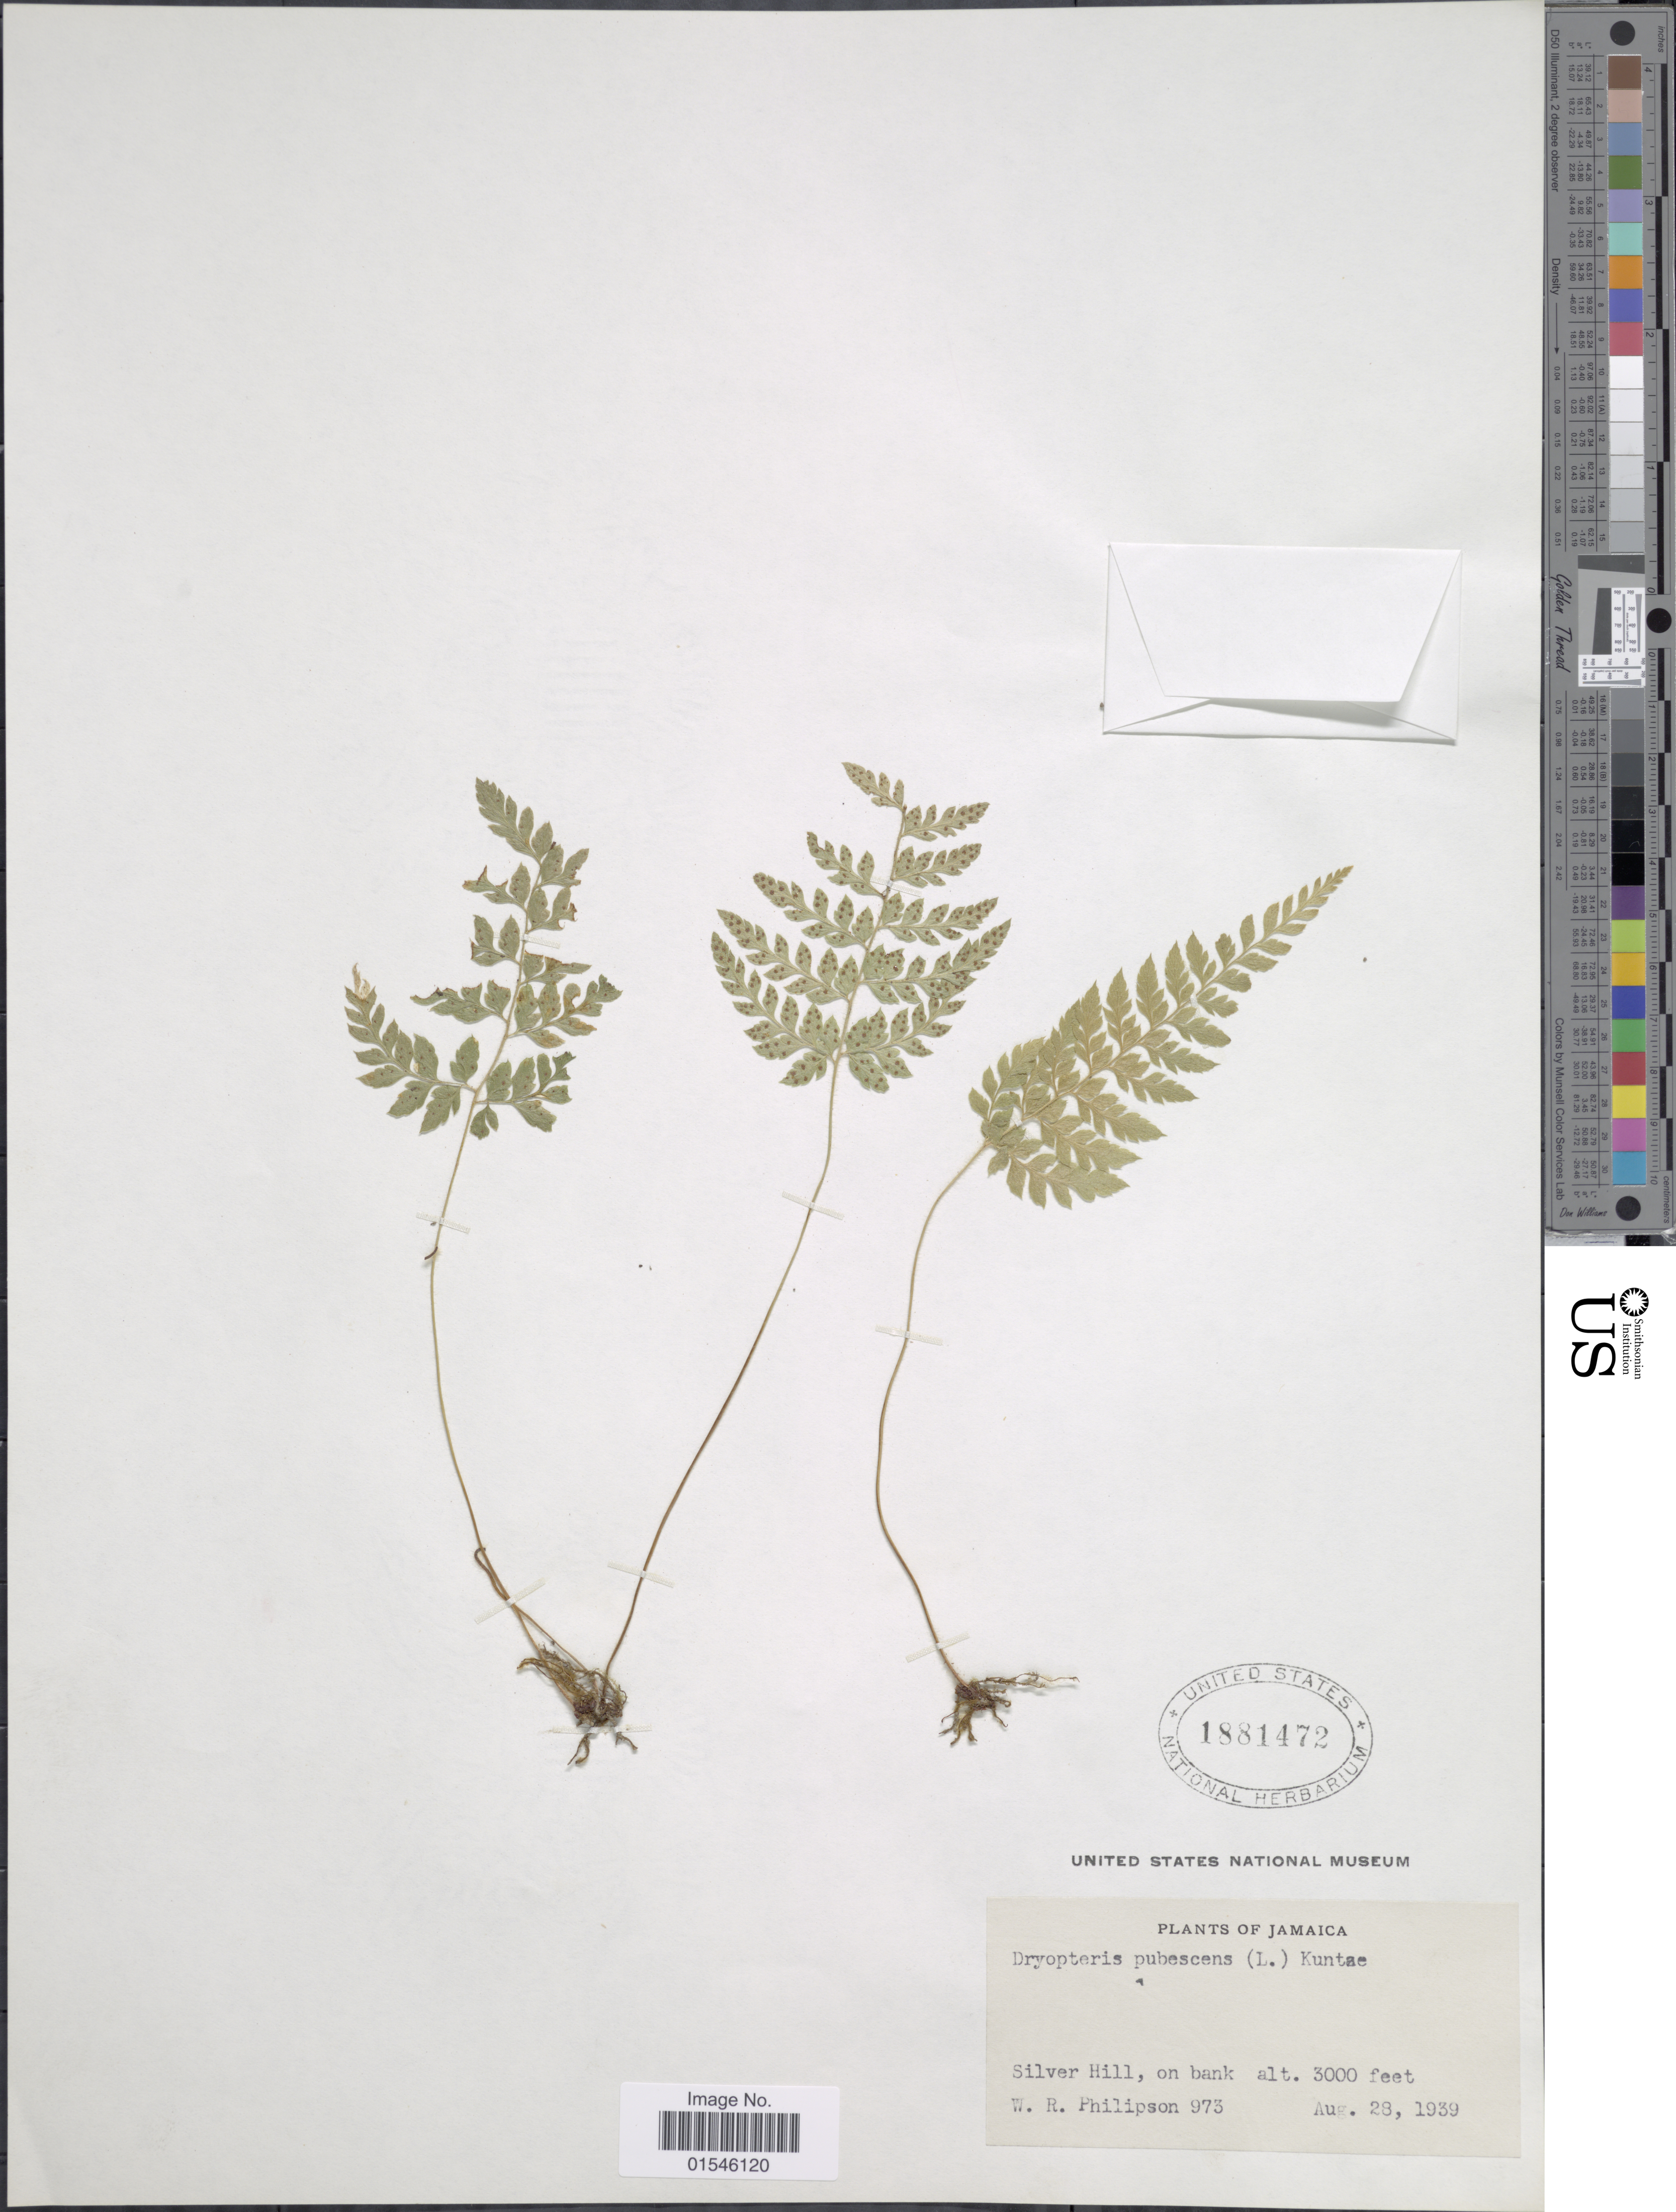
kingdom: Plantae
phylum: Tracheophyta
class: Polypodiopsida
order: Polypodiales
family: Dryopteridaceae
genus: Polystichopsis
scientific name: Polystichopsis pubescens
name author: (L.) C.V. Morton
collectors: W. R. Philipson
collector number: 973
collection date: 1939-08-28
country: Jamaica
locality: Silver Hill, on bank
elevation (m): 914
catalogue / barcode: US 1881472